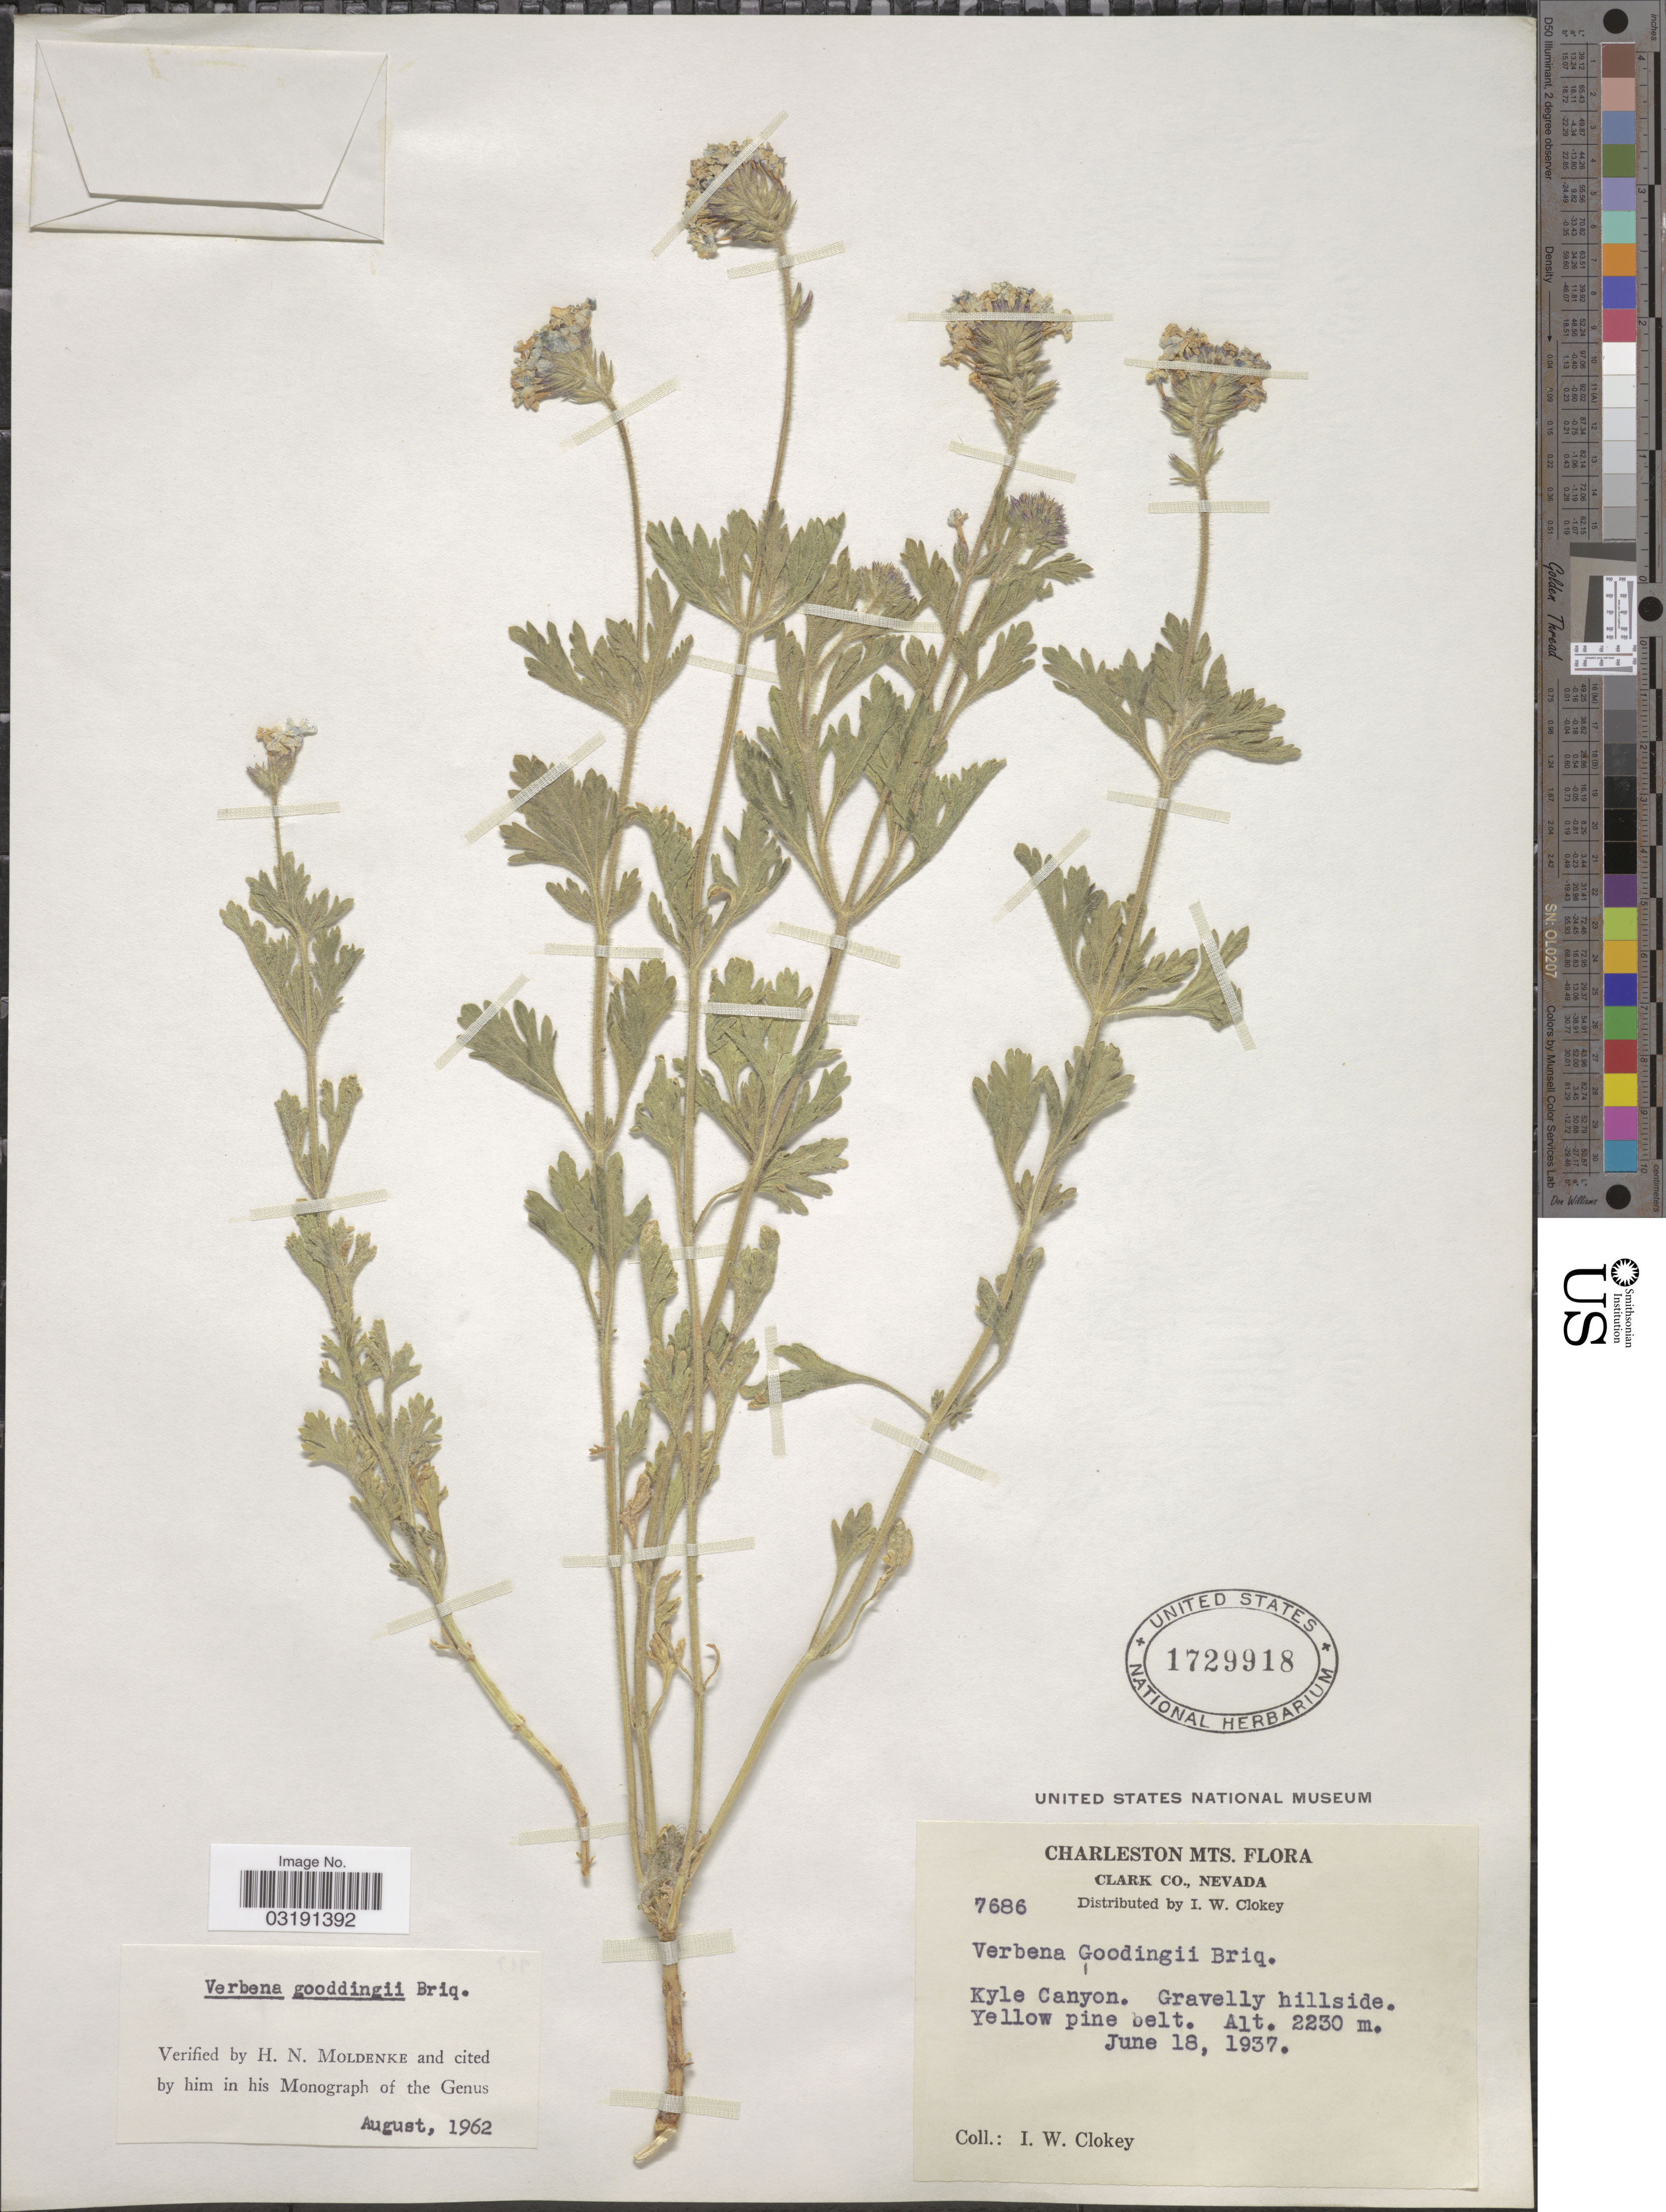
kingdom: Plantae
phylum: Tracheophyta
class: Magnoliopsida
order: Lamiales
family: Verbenaceae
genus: Verbena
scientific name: Verbena gooddingii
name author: Briq.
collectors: I. W. Clokey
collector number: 7686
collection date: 1937-06-19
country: United States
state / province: Nevada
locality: Charleston Mts. Clark Co. Kyle Canyon.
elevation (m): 2230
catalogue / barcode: US 1729918